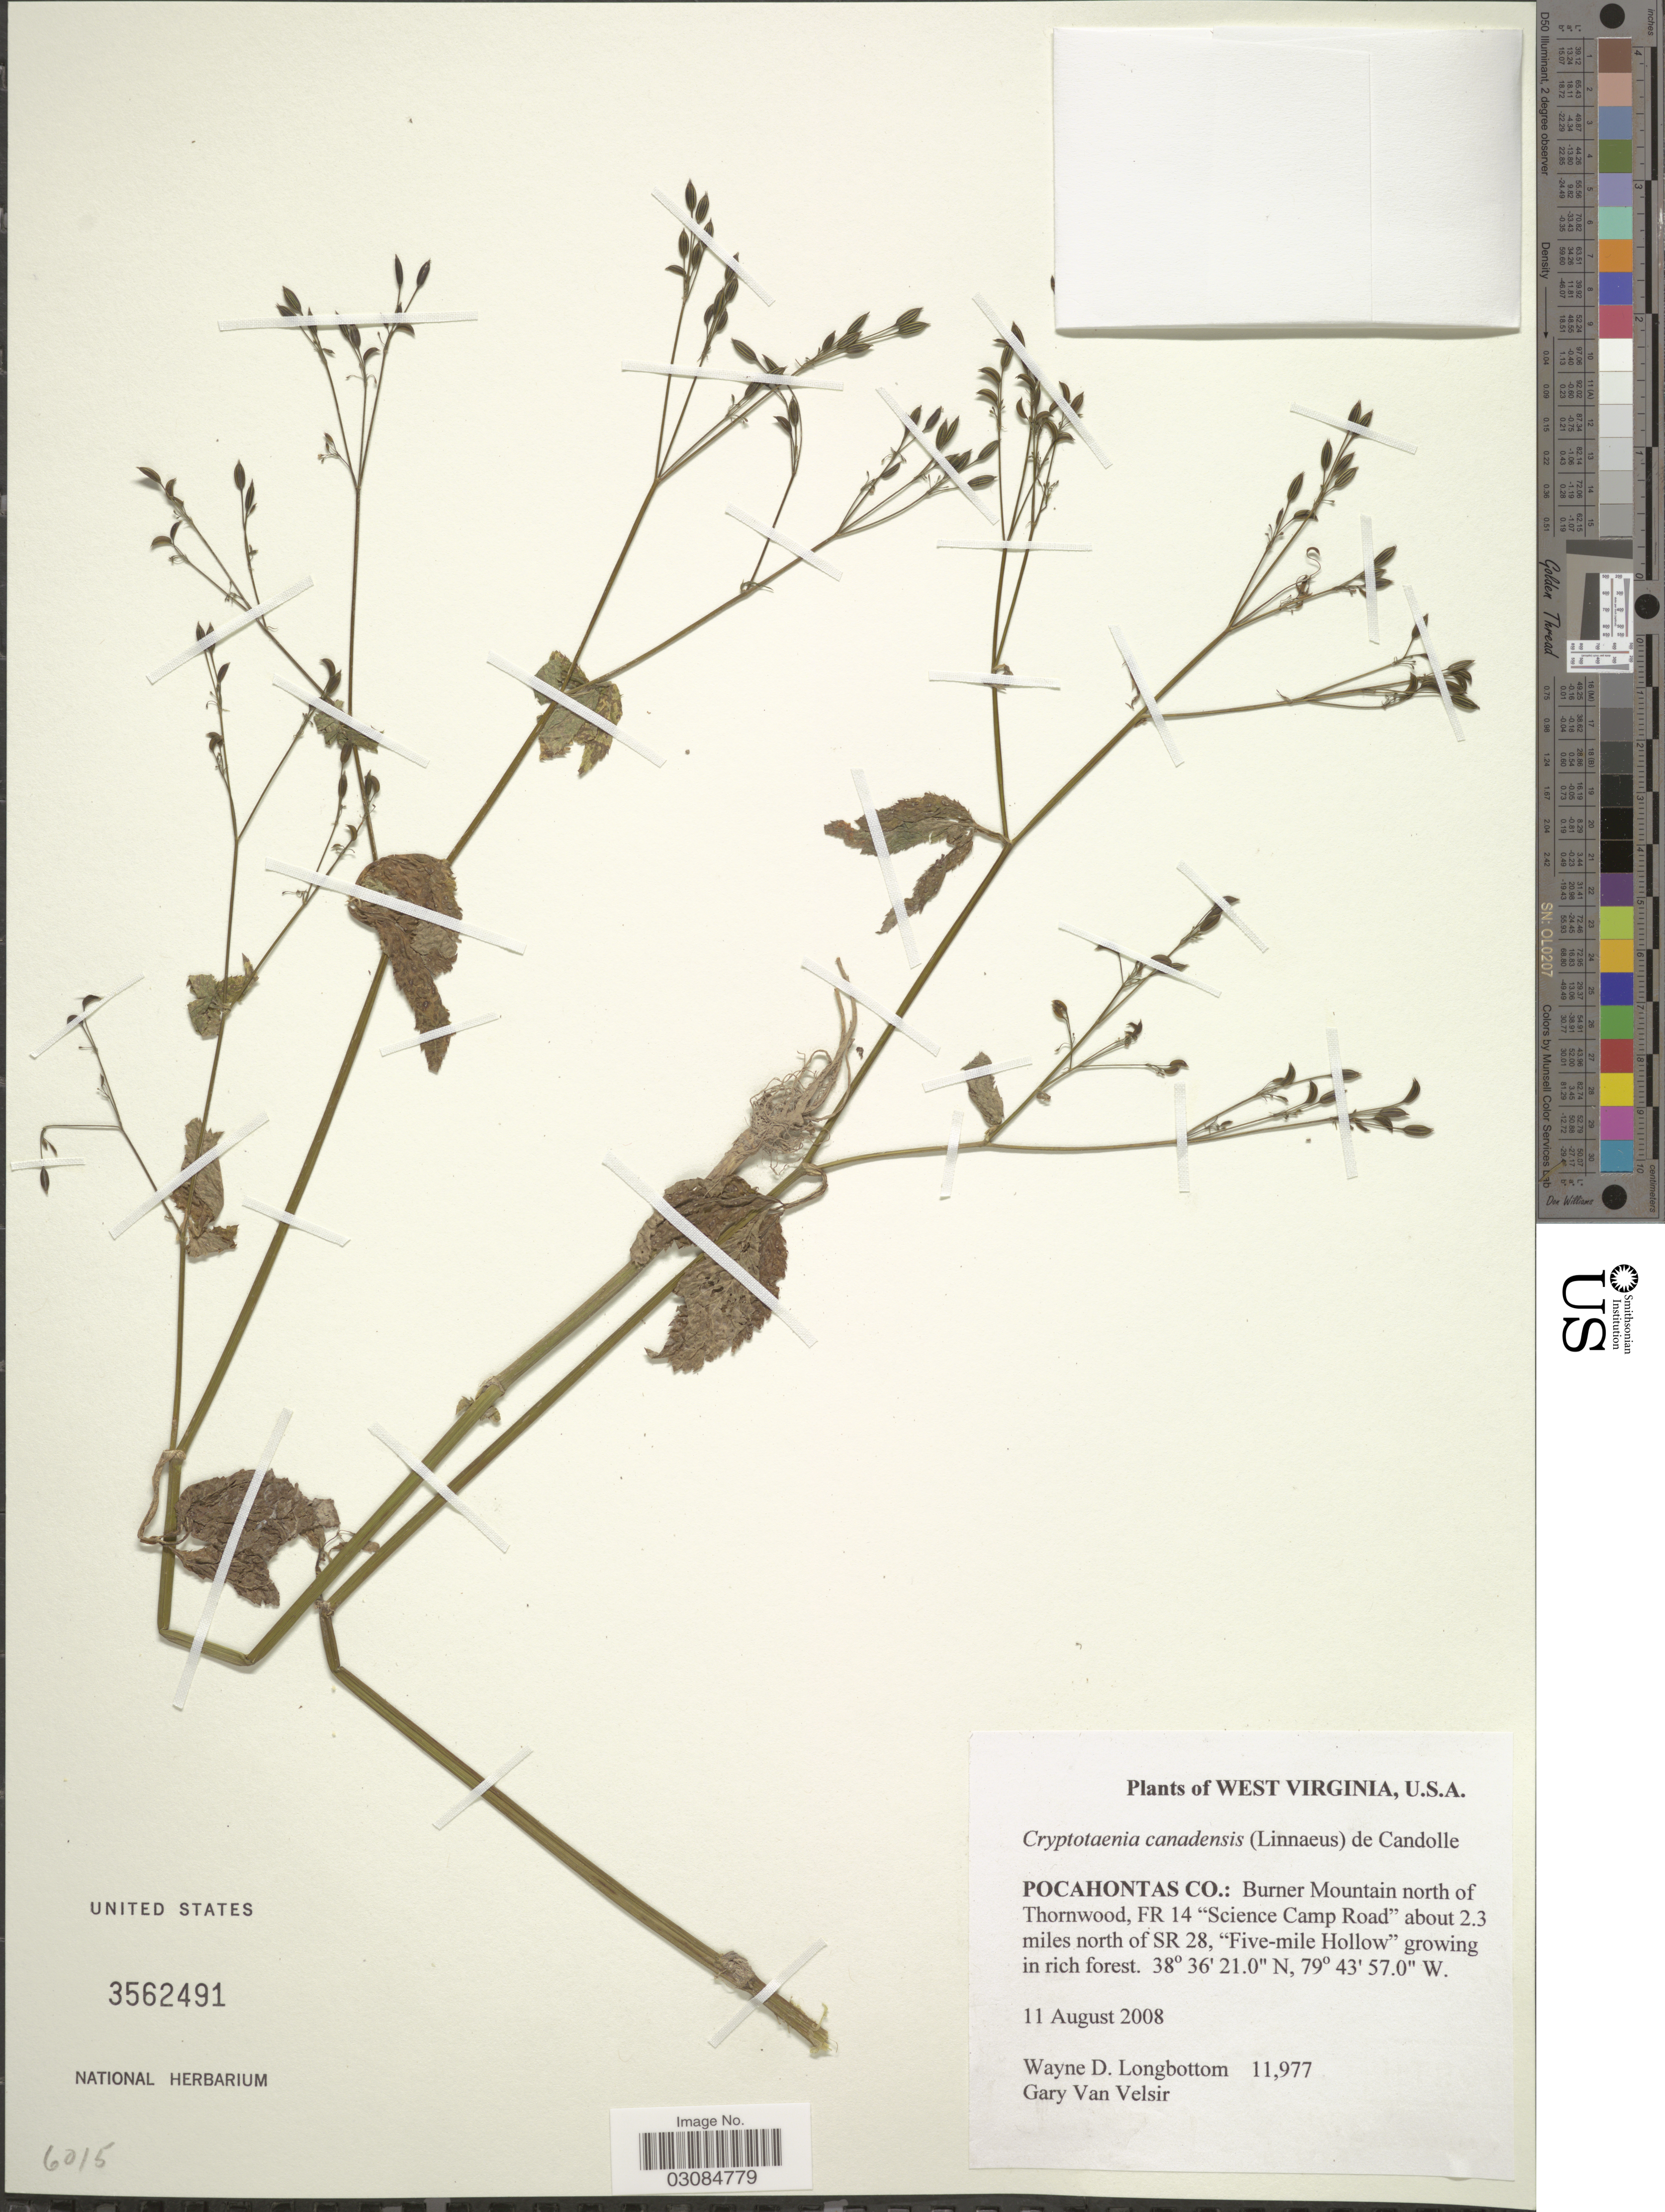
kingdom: Plantae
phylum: Tracheophyta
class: Magnoliopsida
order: Apiales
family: Apiaceae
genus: Cryptotaenia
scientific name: Cryptotaenia canadensis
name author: (L.) DC.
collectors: W. D. Longbottom & G. Van Velsir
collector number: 11977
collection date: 2008-08-11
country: United States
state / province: West Virginia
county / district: Pocahontas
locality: Pocahontas Co.: Burner Mountain north of Thornwood, FR 14 "Science Camp Road" about 2.3 miles north of SR 28, "Five-mile Hollow" growing in rich forest.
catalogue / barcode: US 3562491